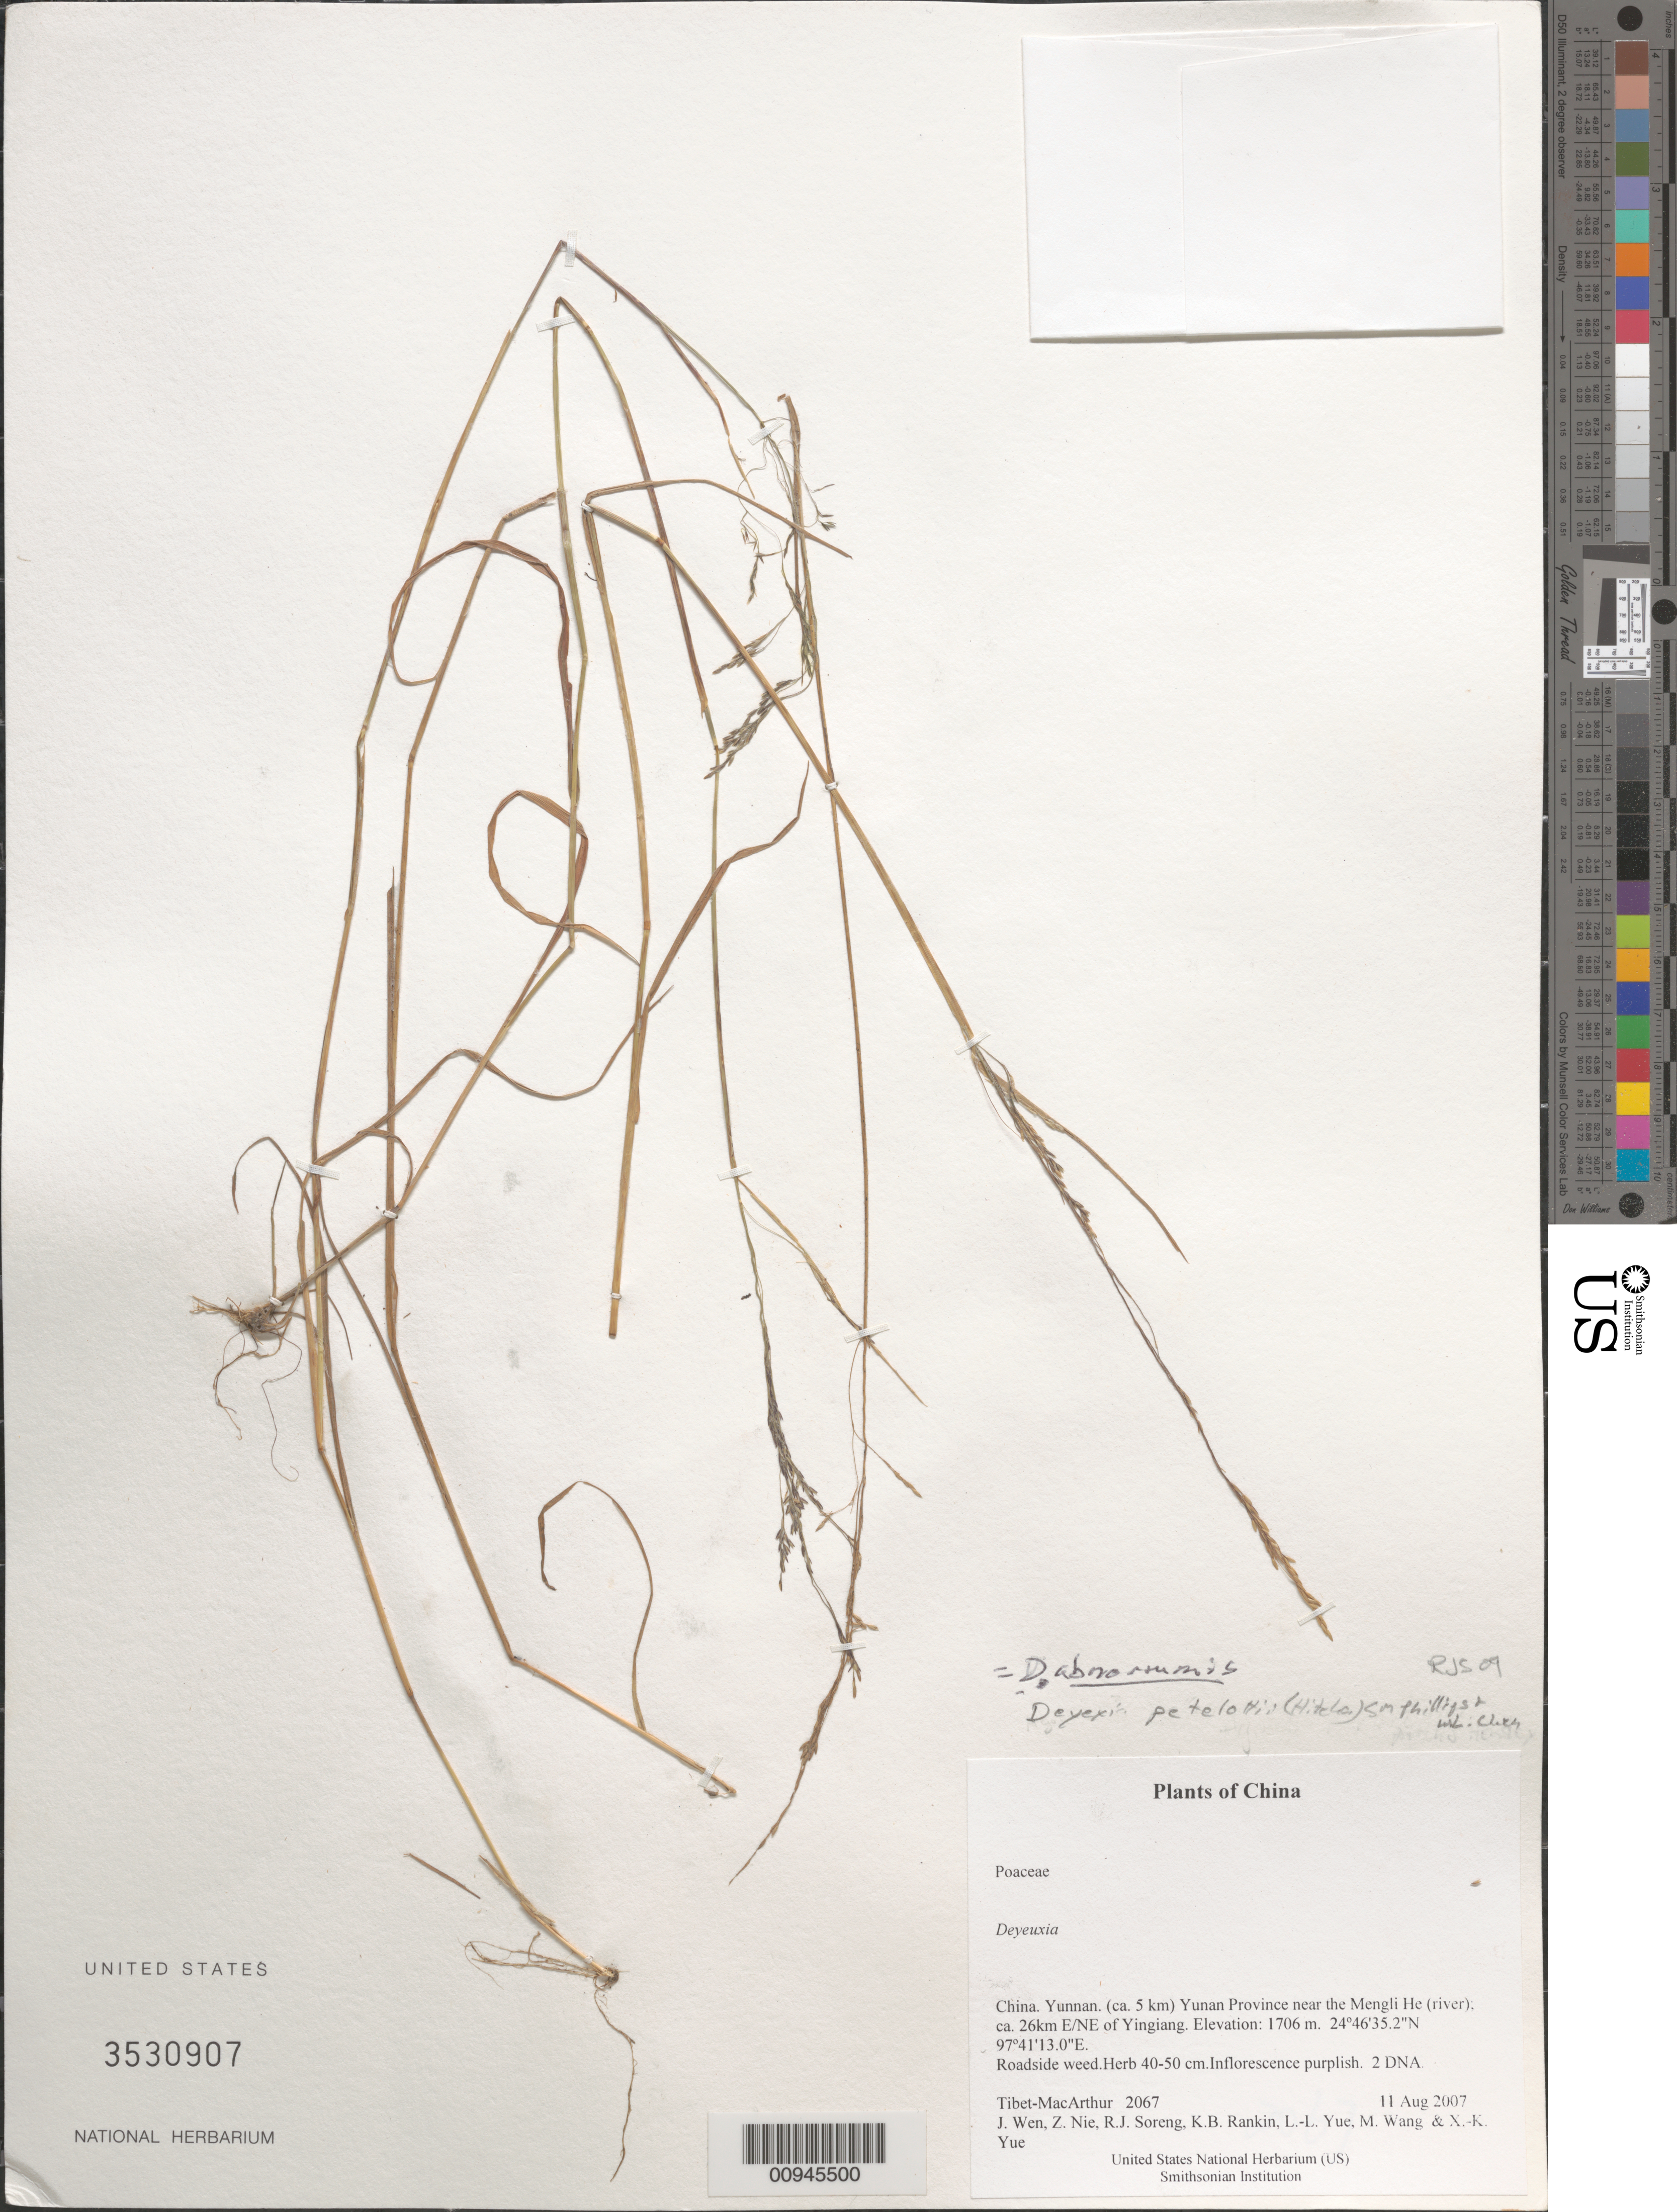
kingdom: Plantae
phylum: Tracheophyta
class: Liliopsida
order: Poales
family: Poaceae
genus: Calamagrostis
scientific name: Calamagrostis diffusa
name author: (Keng) Keng f.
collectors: Tibet-MacArthur, J. Wen, Z. Nie, R. J. Soreng, K. Rankin, L. Yue, M. Wang & X. Yue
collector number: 2067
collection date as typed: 11 Aug 2007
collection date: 2007-08-11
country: China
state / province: Yunnan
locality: (ca. 5 km) Yunan Province near the Mengli He (river); ca. 26km E/NE of Yingiang.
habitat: Roadside weed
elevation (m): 1706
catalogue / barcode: US 3530907